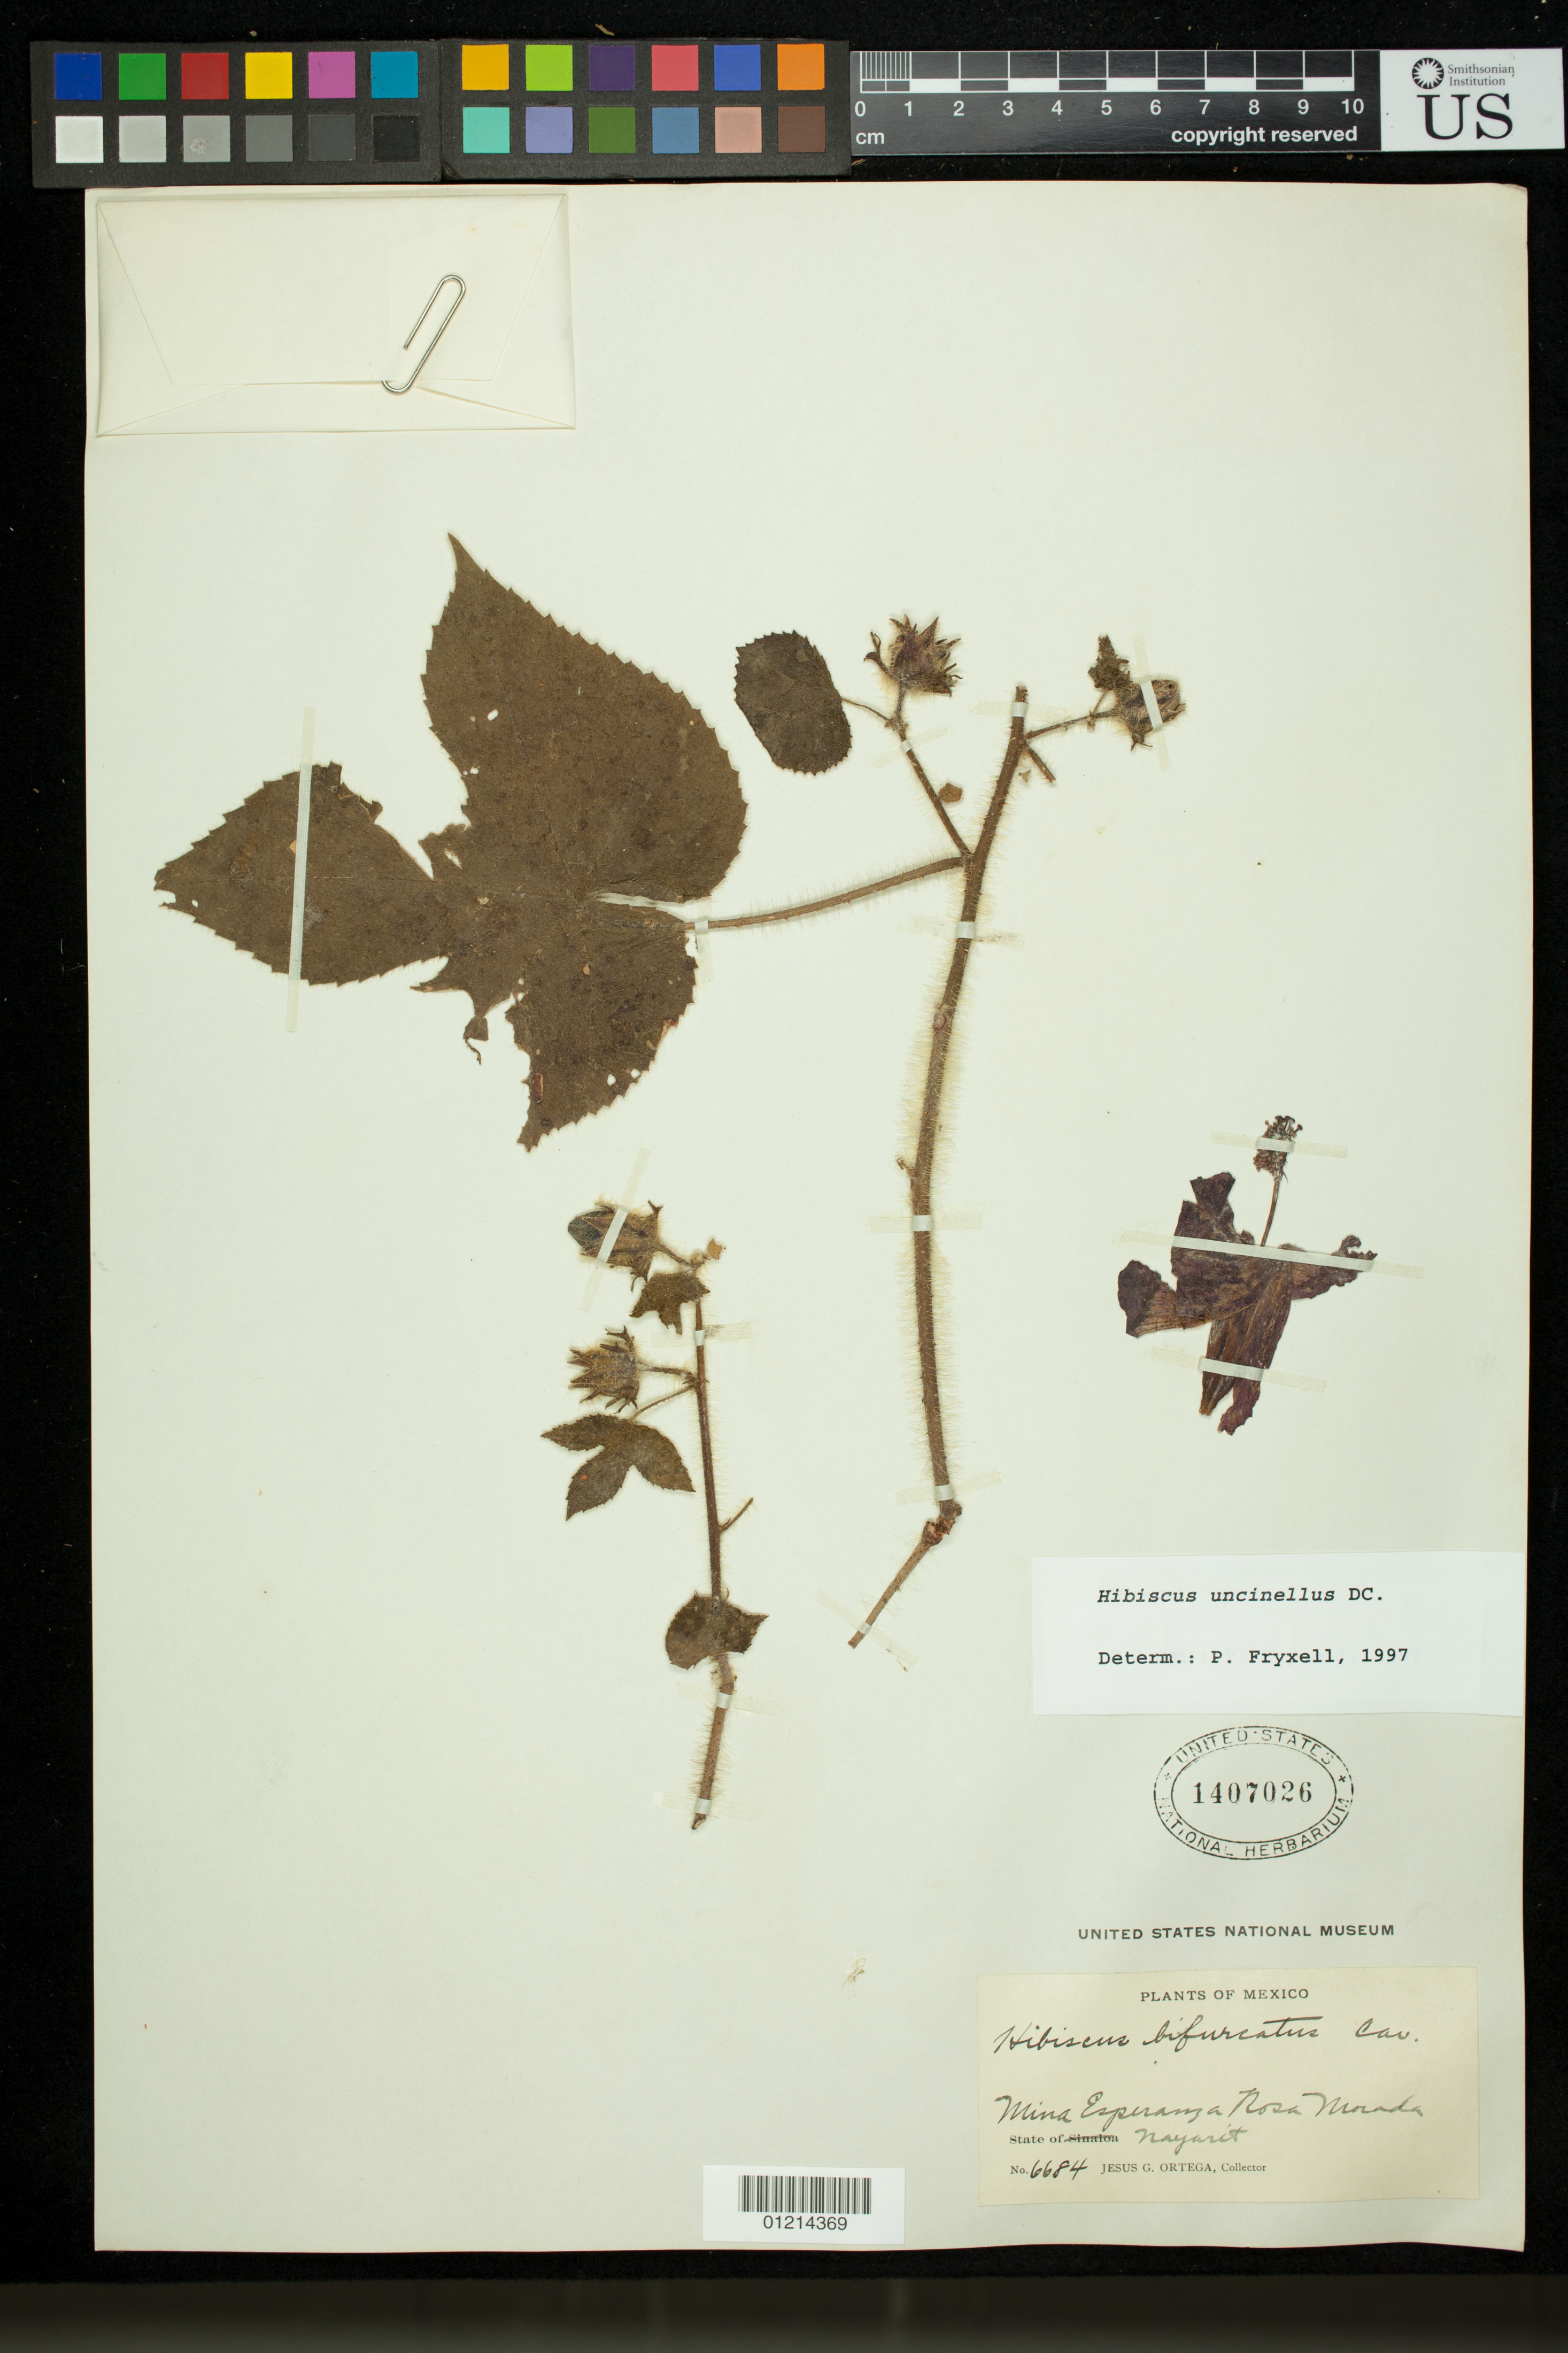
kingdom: Plantae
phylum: Tracheophyta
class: Magnoliopsida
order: Malvales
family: Malvaceae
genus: Sabdariffa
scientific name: Sabdariffa uncinella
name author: (DC.) M.M. Hanes & R.L. Barrett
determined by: Dorr, Laurence J., Curator (BOT), Smithsonian Institution - National Museum of Natural History (UNITED STATES)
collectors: J. Ortega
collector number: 6684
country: Mexico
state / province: Nayarit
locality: Mina Esperanza a Rosa Morada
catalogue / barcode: US 1407026